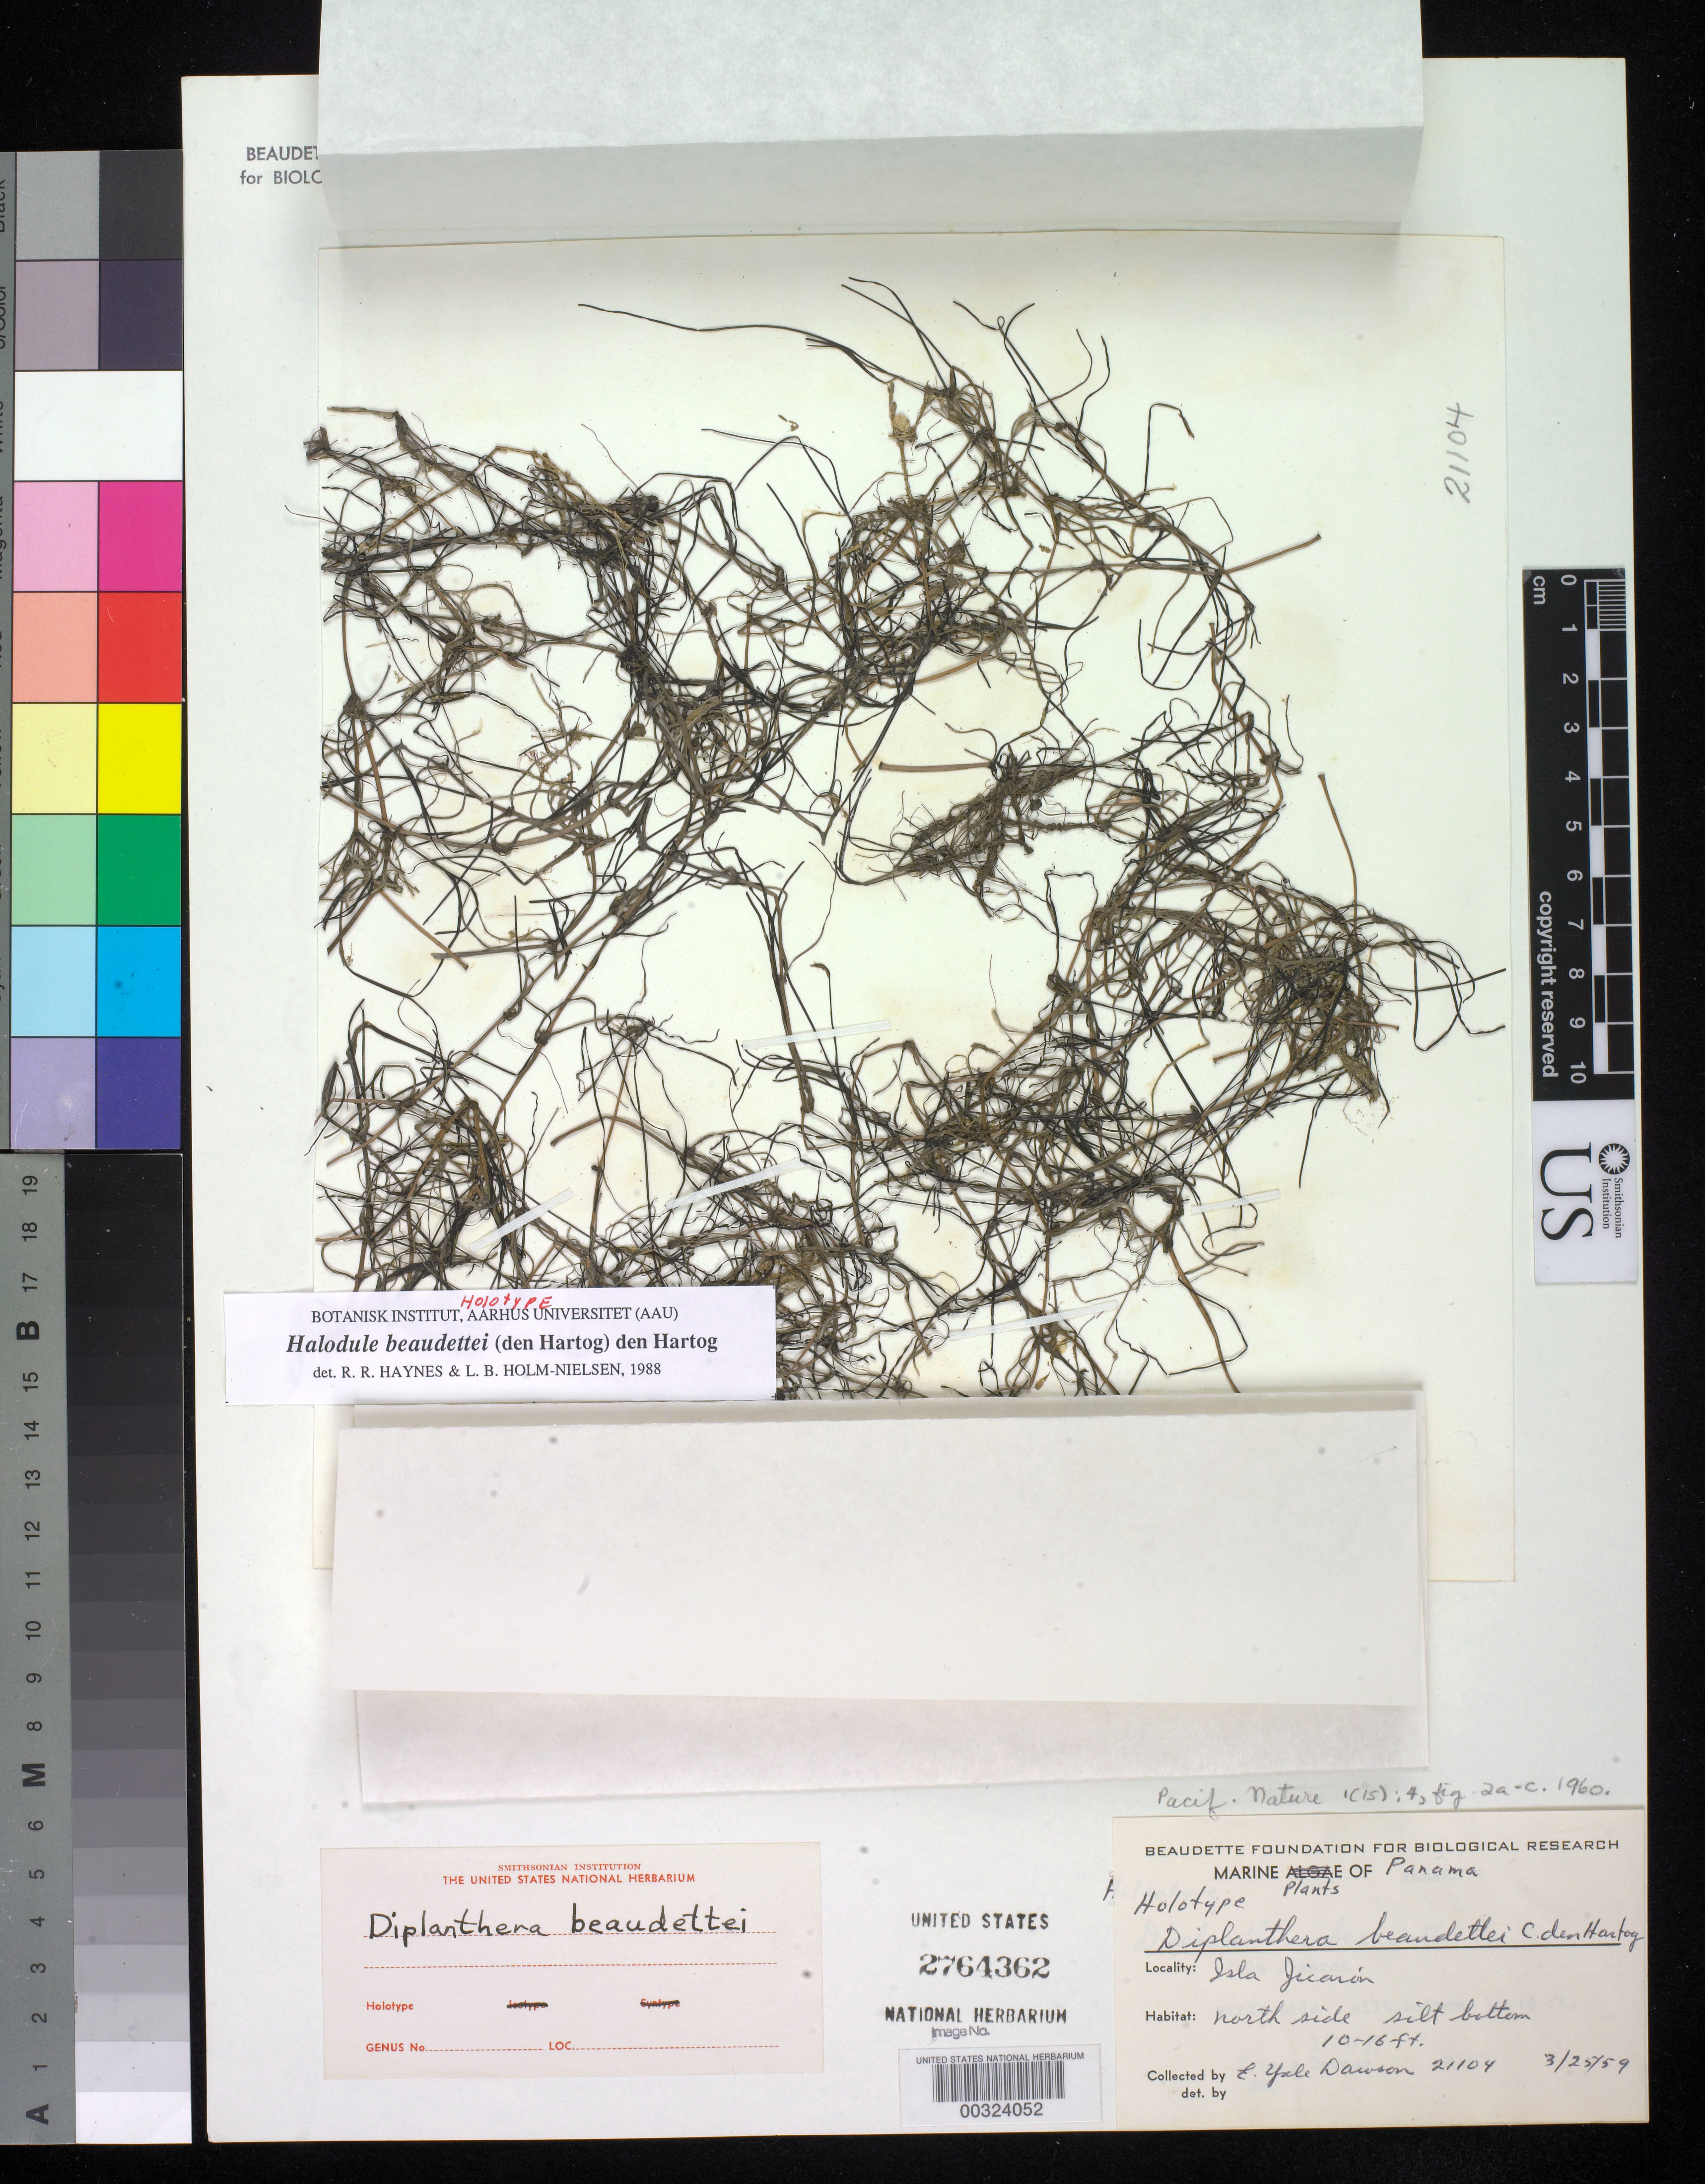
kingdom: Plantae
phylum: Tracheophyta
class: Liliopsida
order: Alismatales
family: Cymodoceaceae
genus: Diplanthera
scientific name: Diplanthera beaudettei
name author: Hartog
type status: Holotype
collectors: E. Y. Dawson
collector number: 21104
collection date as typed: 25 Mar 1959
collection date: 1959-03-25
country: Panama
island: Jicaron Island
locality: Isla Jicaron. North side silt bottom, 10-16 ft.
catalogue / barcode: US 2764362